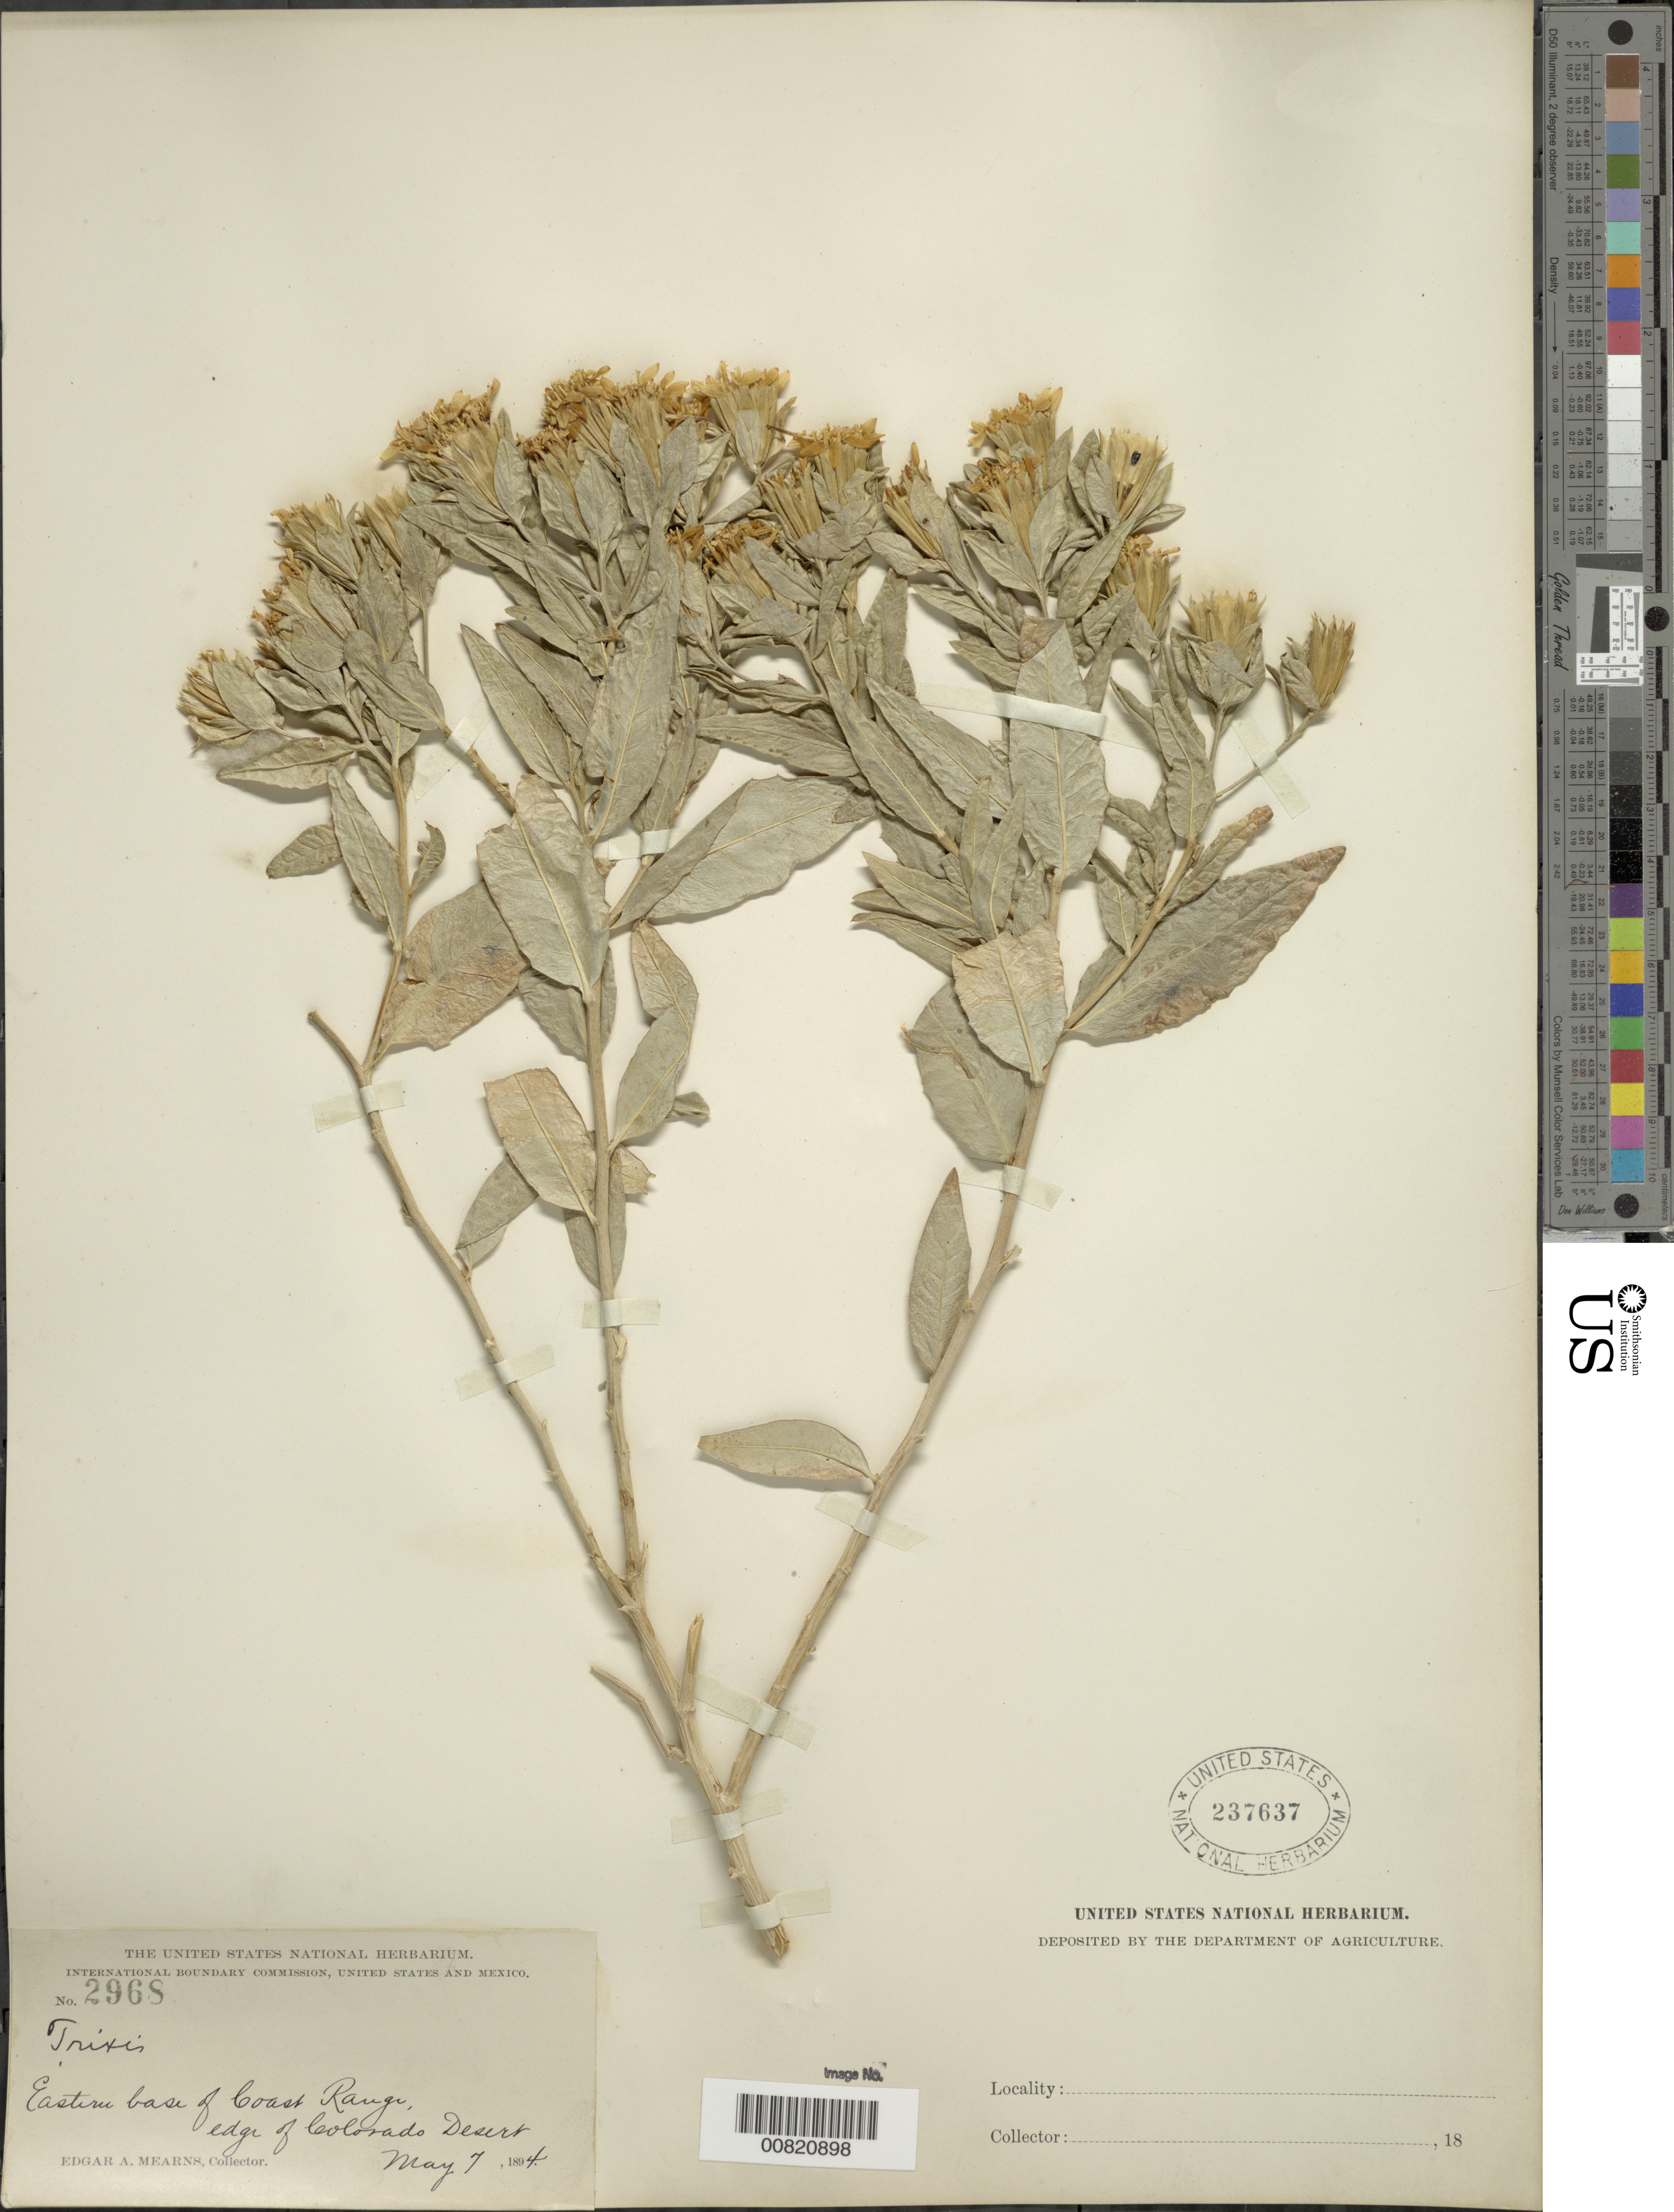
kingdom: Plantae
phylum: Tracheophyta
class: Magnoliopsida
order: Asterales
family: Asteraceae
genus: Trixis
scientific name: Trixis californica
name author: Kellogg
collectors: E. A. Mearns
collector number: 2968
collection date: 1894-05-07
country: United States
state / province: Colorado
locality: Eastern base of Coast Range, edge of Colorado Desert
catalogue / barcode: US 237637